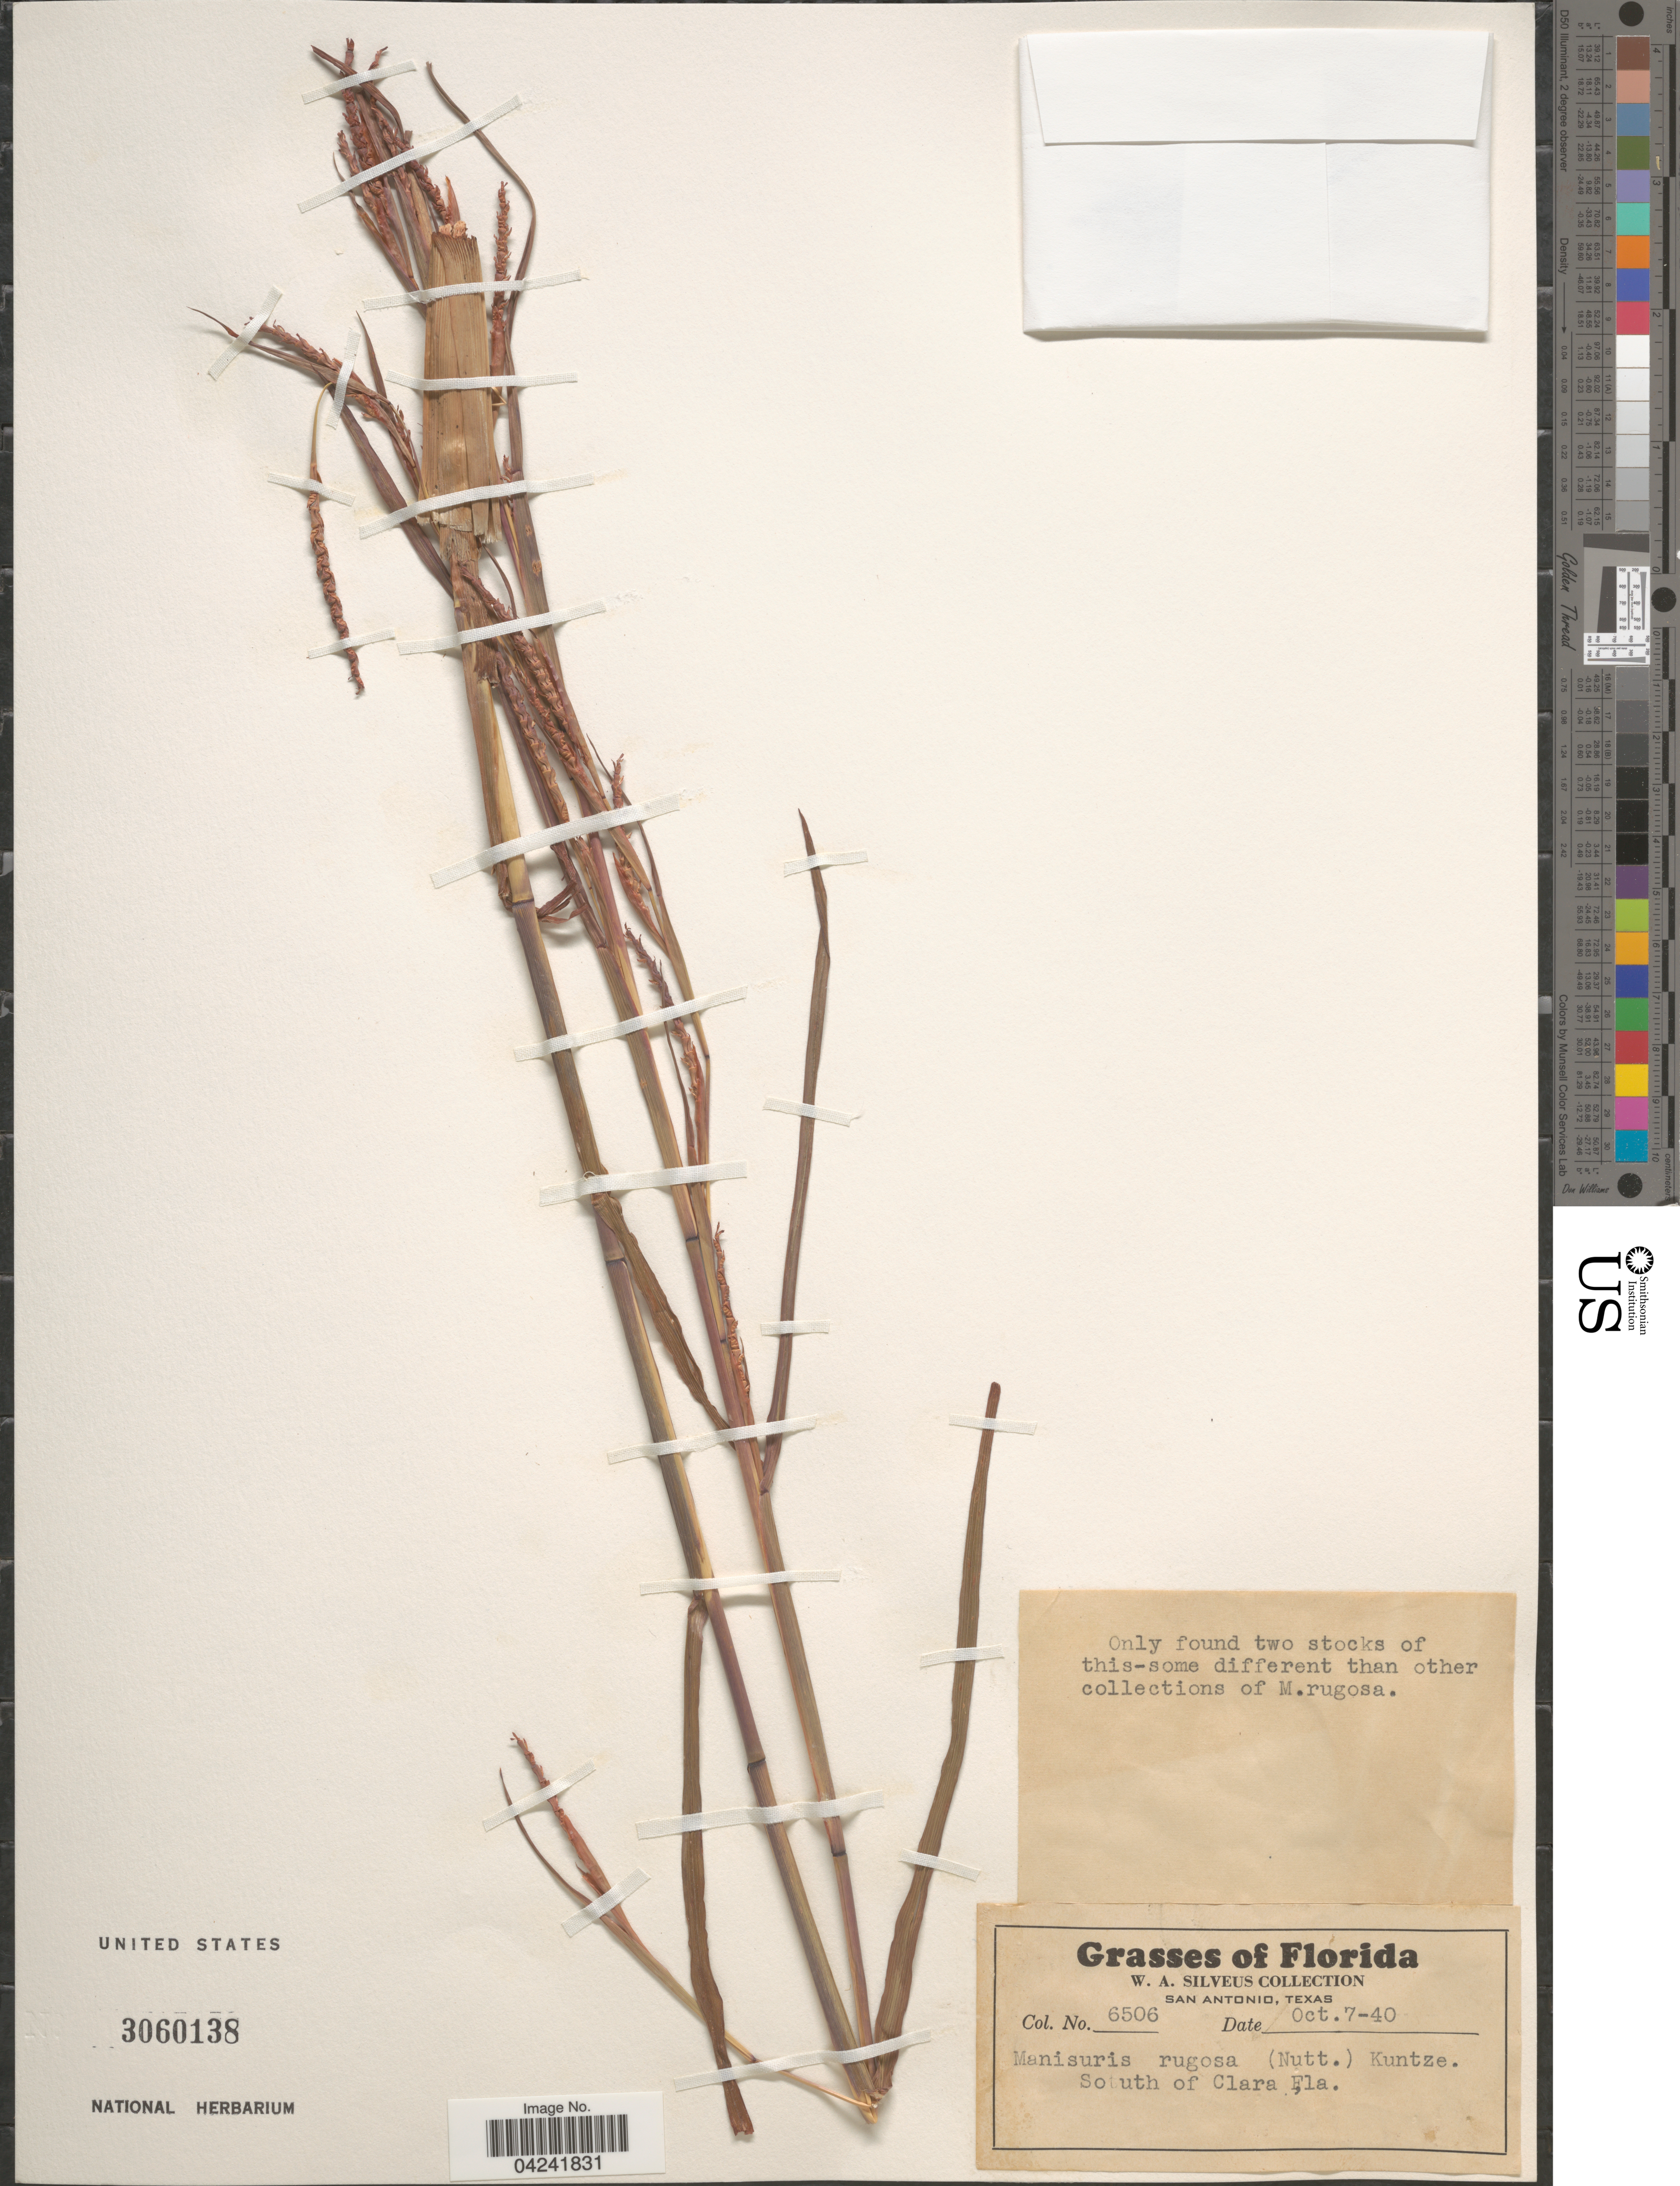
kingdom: Plantae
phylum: Tracheophyta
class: Liliopsida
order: Poales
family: Poaceae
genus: Mnesithea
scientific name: Mnesithea rugosa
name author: (Nutt.) de Koning & Sosef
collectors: W. Silveus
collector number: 6506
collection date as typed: Transcribed d/m/y: 7/10/40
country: United States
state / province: Florida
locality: South of Clara.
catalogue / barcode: US 3060138